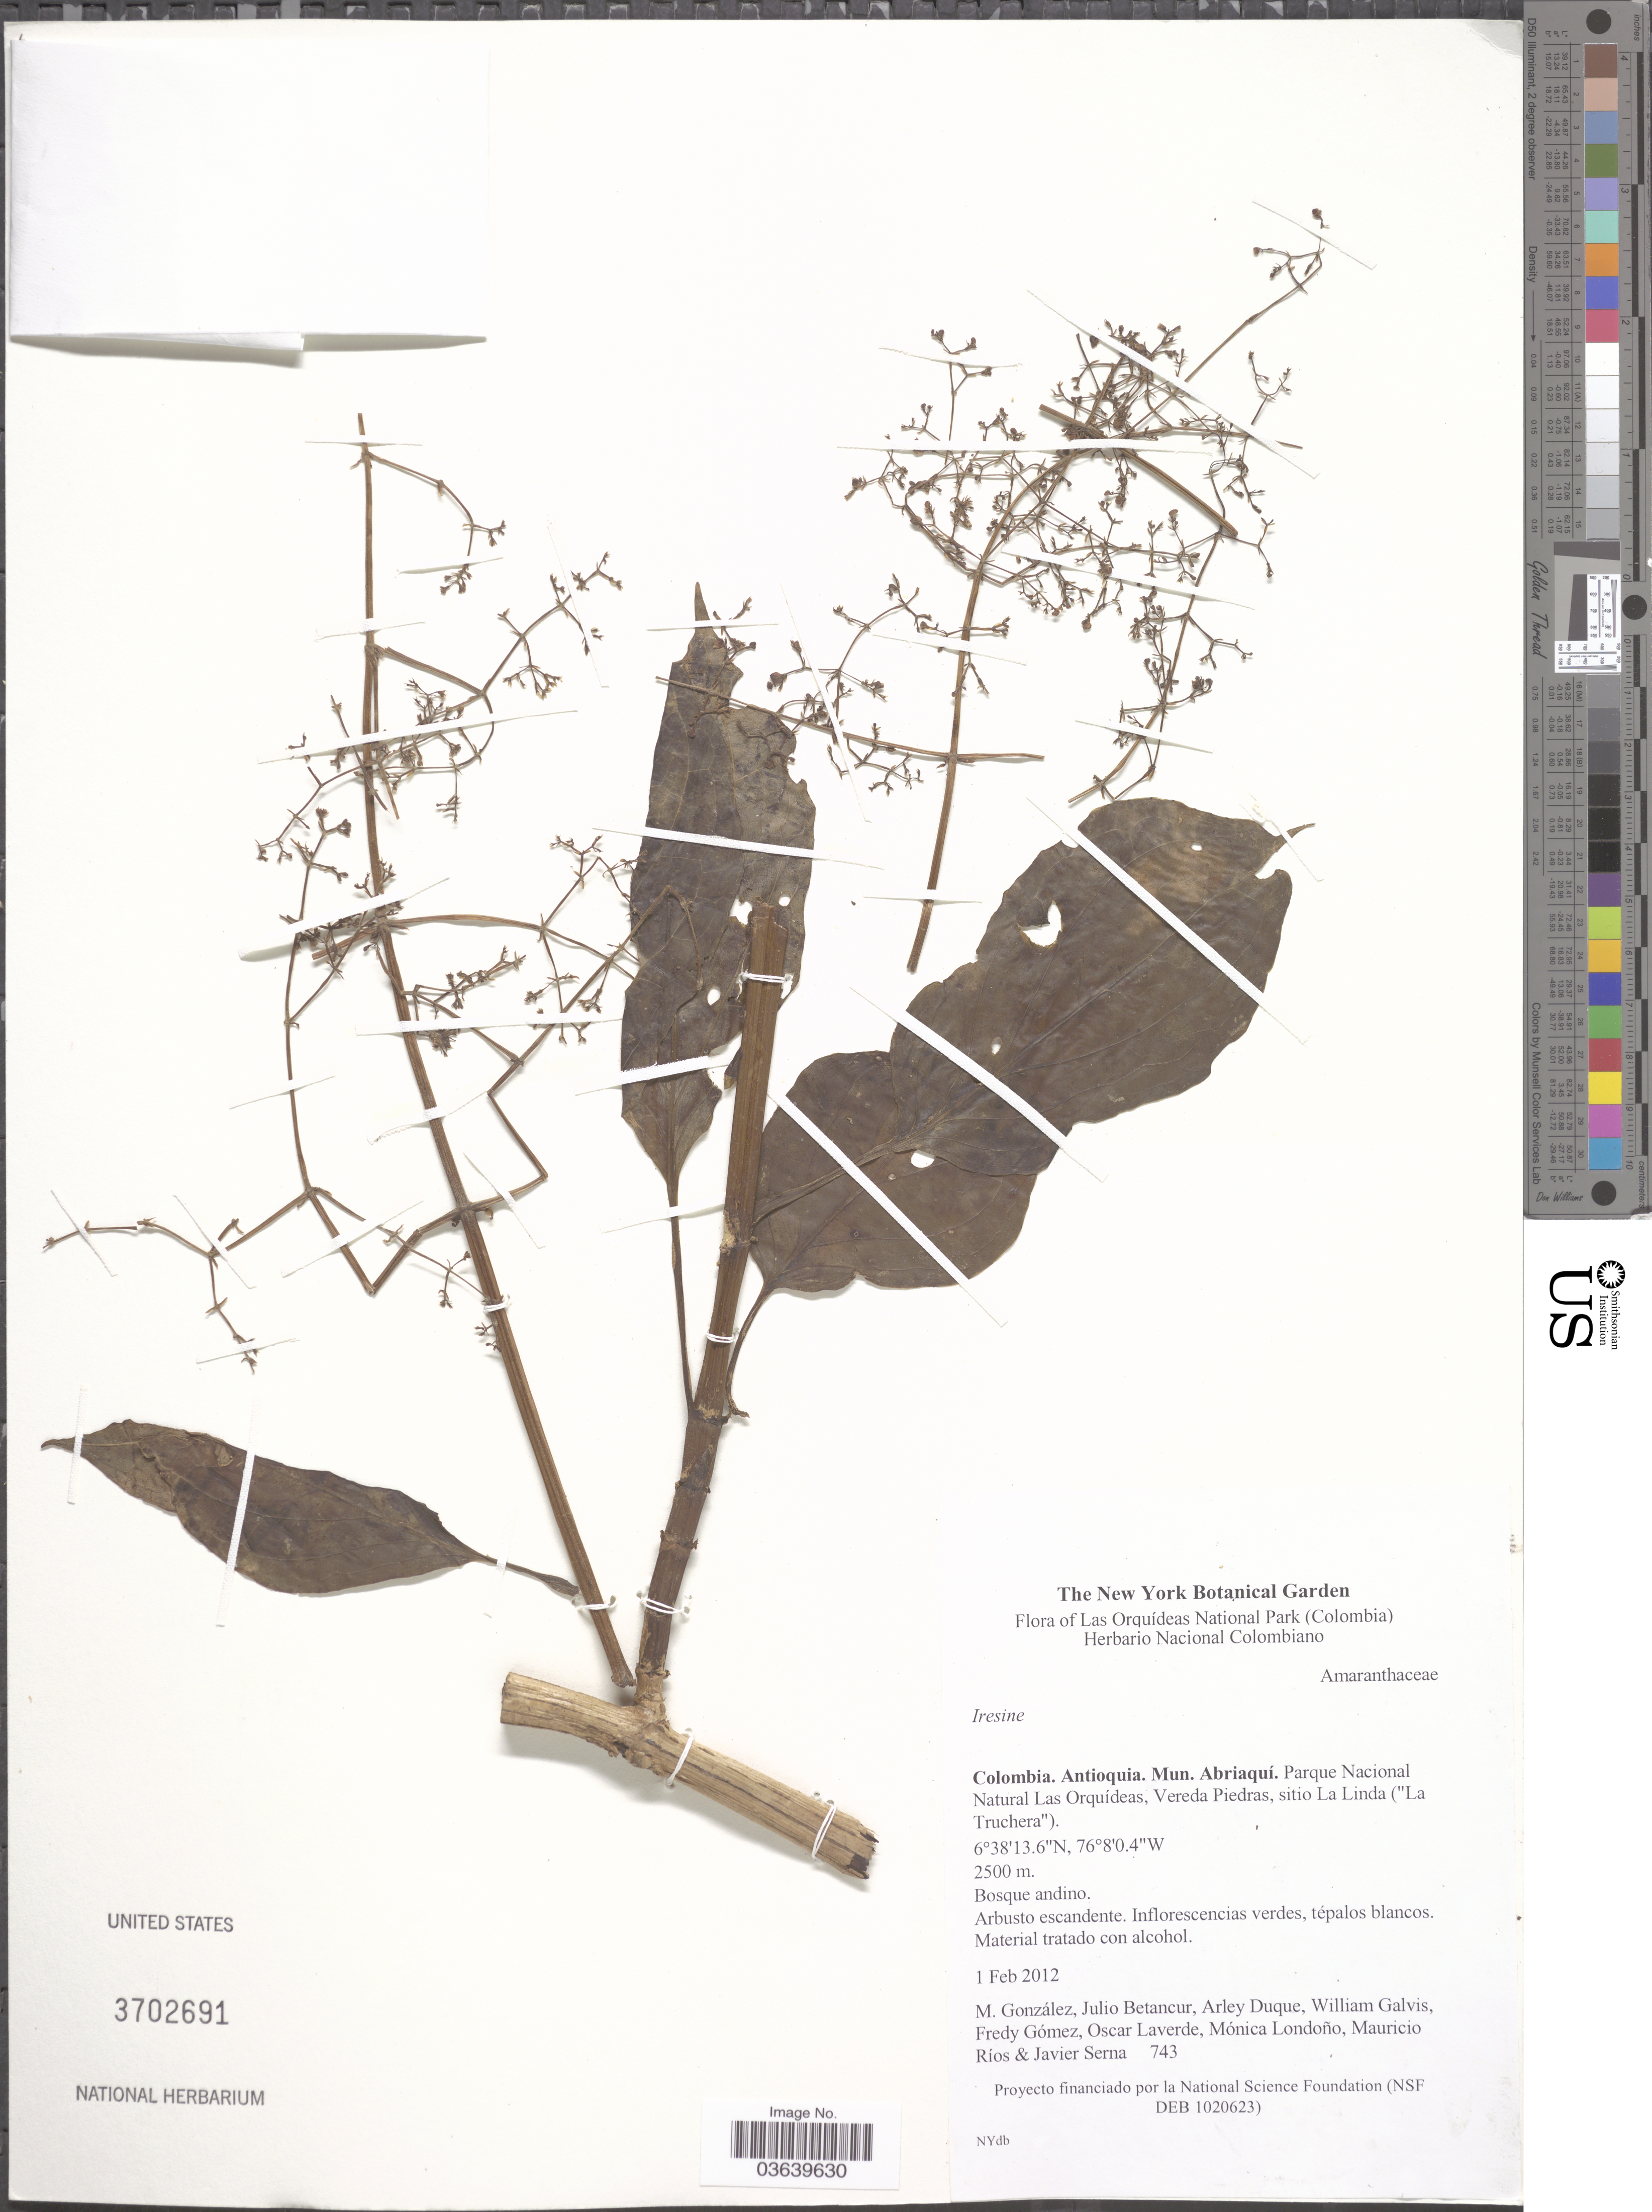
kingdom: Plantae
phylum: Tracheophyta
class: Magnoliopsida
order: Caryophyllales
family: Amaranthaceae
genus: Iresine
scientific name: Iresine sp.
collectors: M. González, J. Betancur, A. Duque, W. Galvis & et al.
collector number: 743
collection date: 2012-02-01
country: Colombia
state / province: Antioquia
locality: Mun. Abriaquí. Parque Nacional Natural Las Orquídeas, Vereda Piedras, sitio La Lina ("La Truchera").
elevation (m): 2500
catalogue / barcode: US 3702691